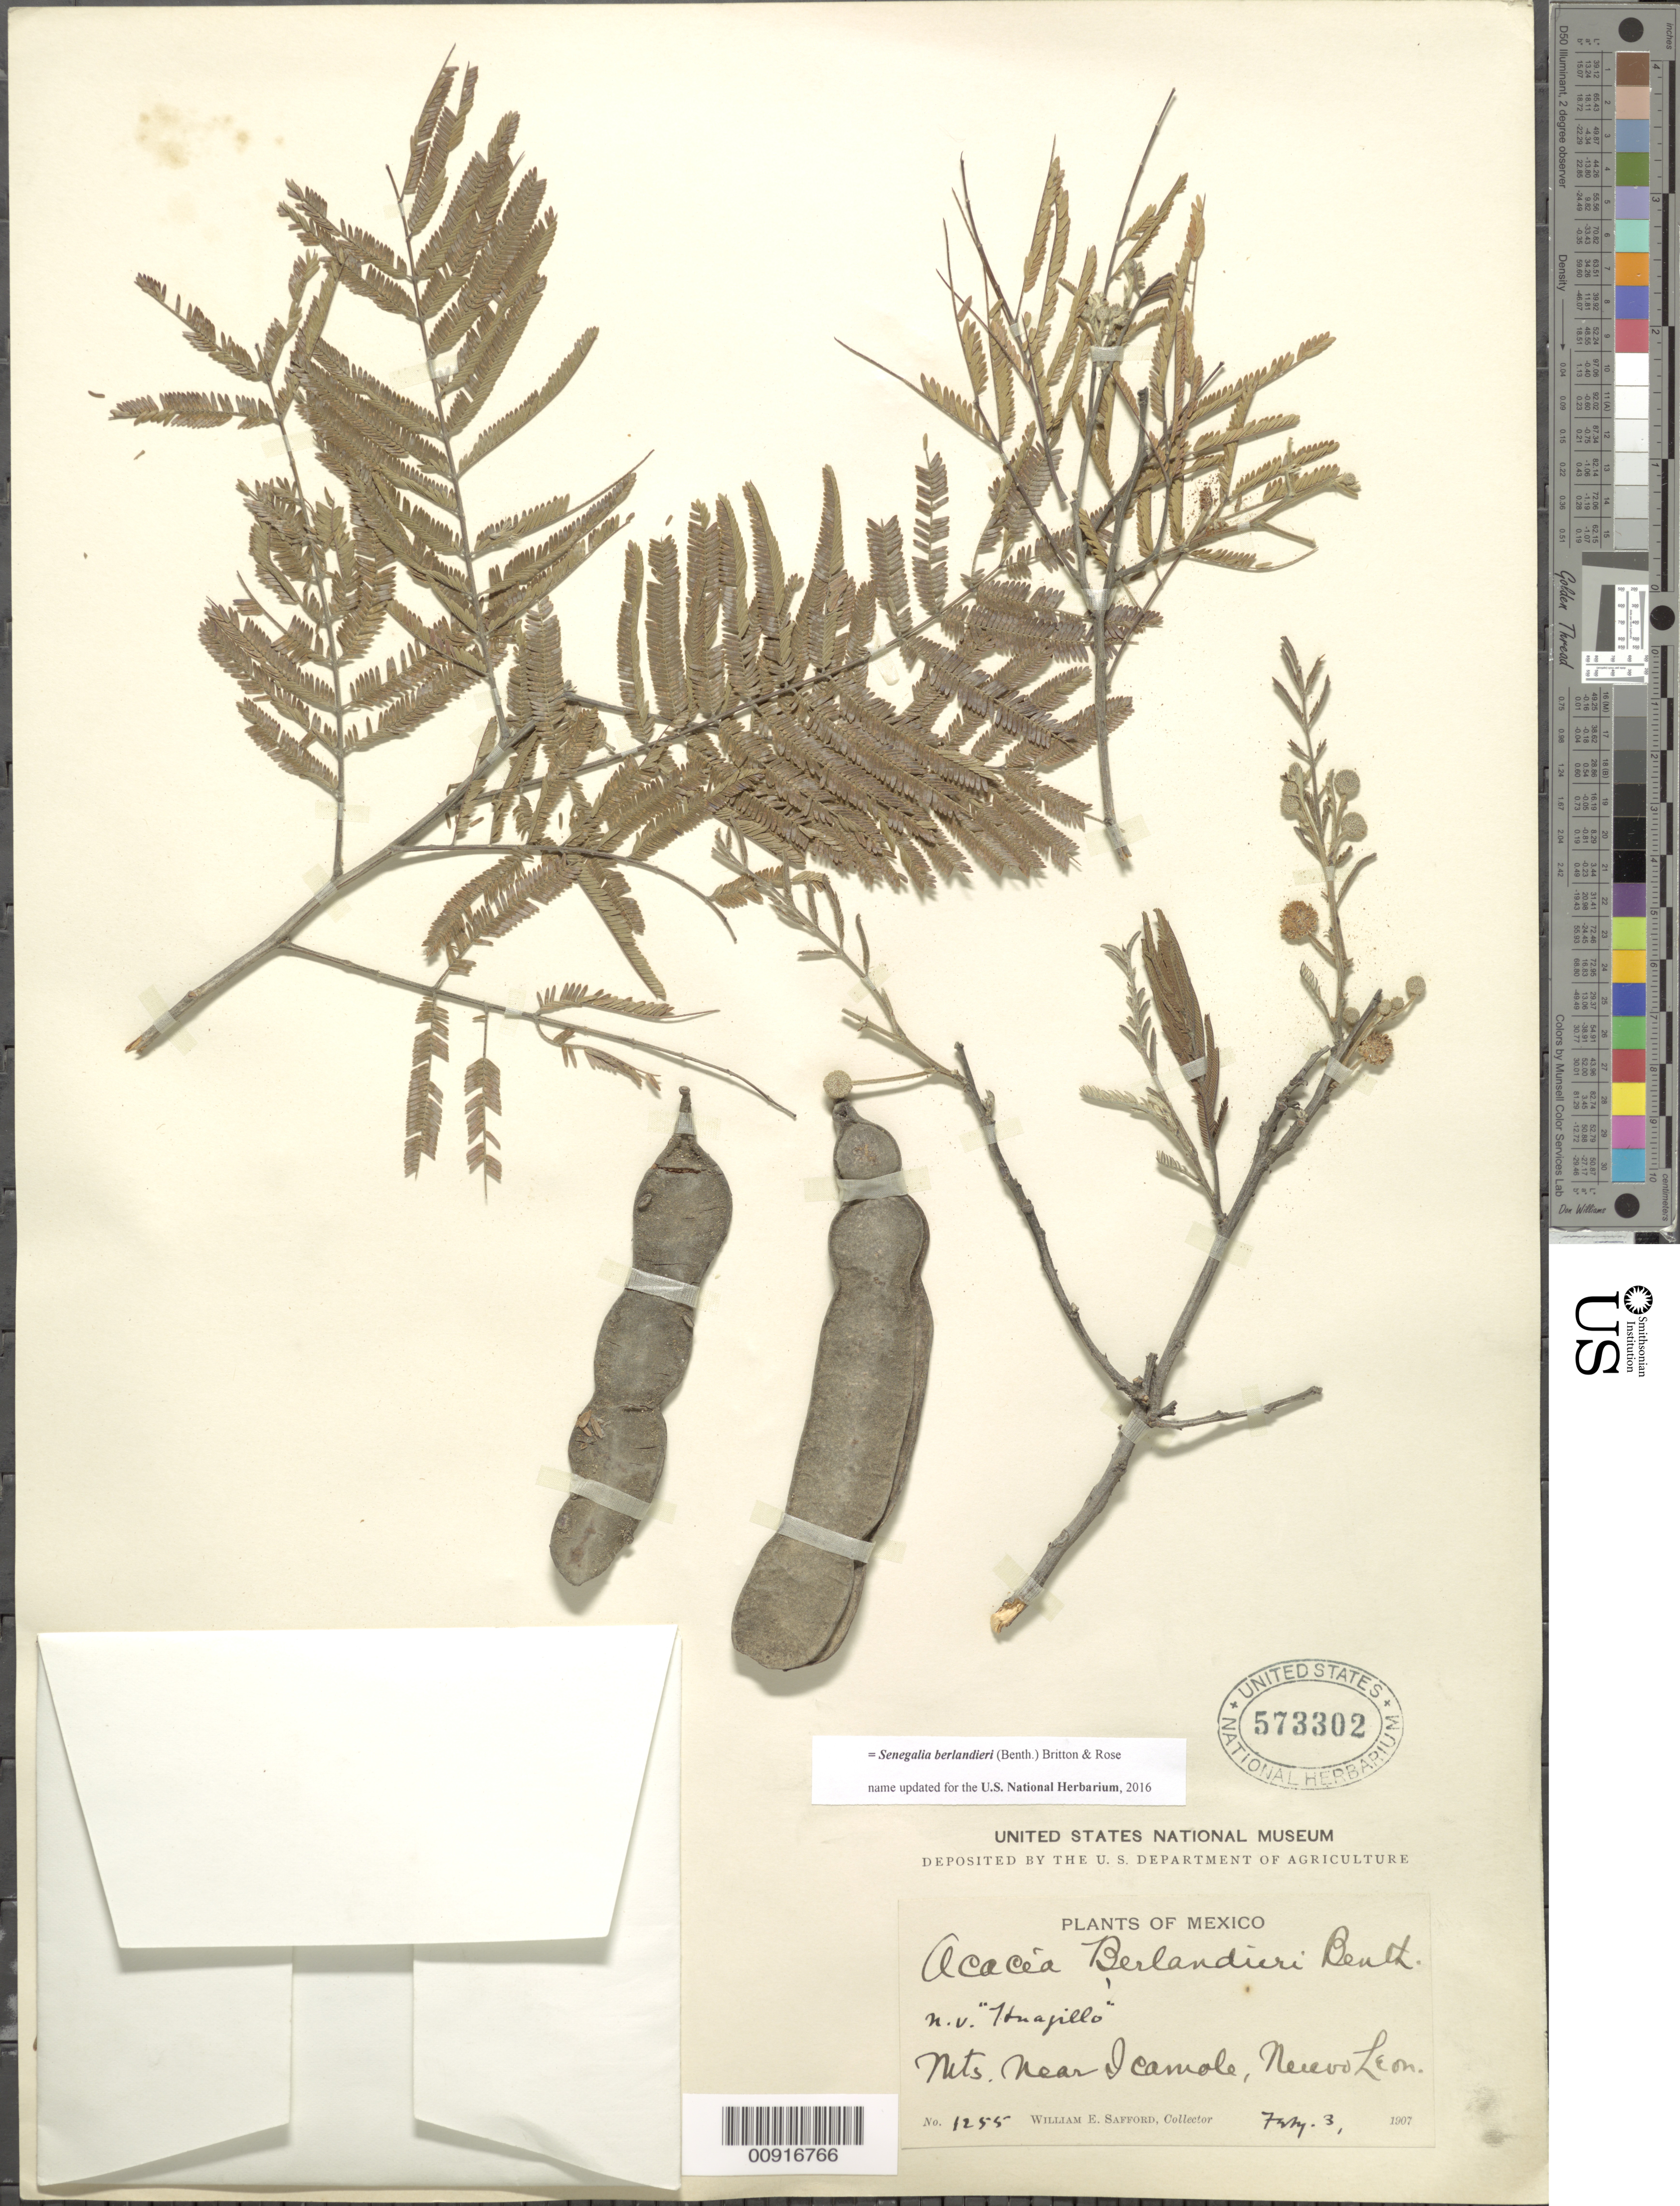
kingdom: Plantae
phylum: Tracheophyta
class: Magnoliopsida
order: Fabales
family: Fabaceae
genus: Senegalia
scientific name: Senegalia berlandieri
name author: (Benth.) Britton & Rose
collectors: W. E. Safford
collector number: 1255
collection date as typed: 03 Feb 1907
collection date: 1907-02-03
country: Mexico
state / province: Nuevo León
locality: Mts. near Icamole, Nuevo León.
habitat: Mountains.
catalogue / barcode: US 573302